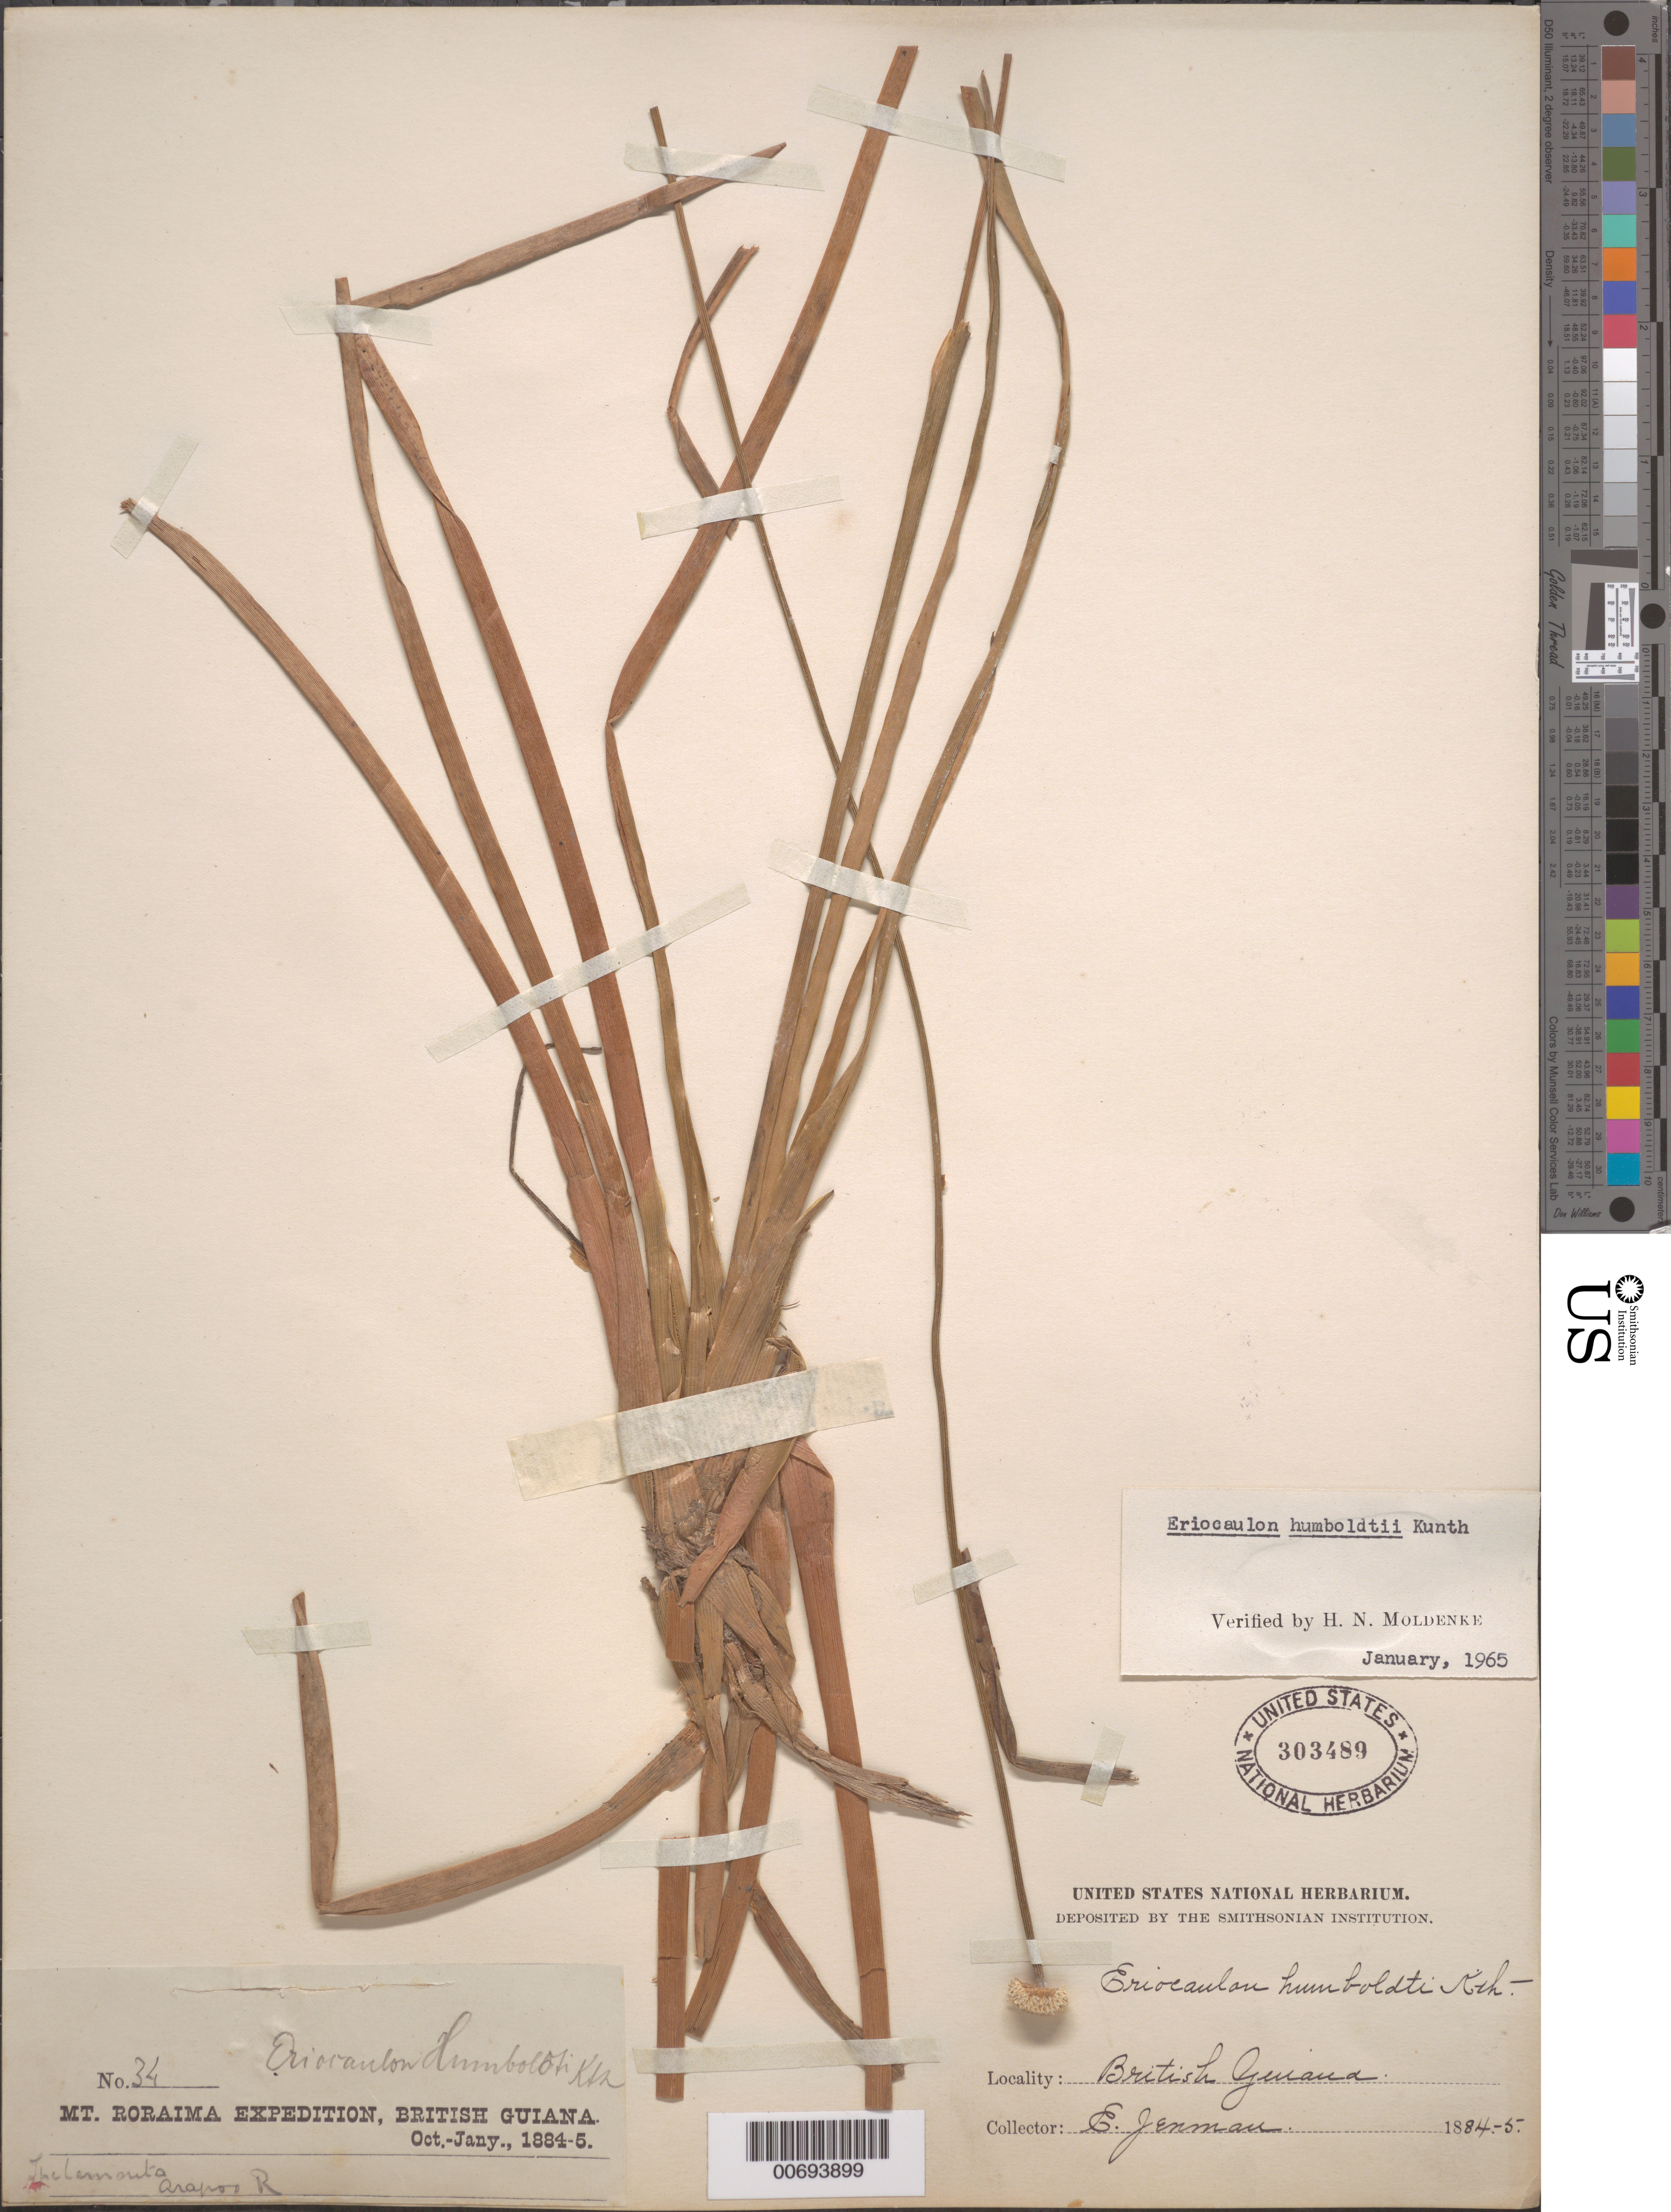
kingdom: Plantae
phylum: Tracheophyta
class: Liliopsida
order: Poales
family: Eriocaulaceae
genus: Eriocaulon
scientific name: Eriocaulon humboldtii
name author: Kunth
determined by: Moldenke, H. N.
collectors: G. S. Jenman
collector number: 34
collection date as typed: October 1884 to January 1885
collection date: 1884-10/1885-01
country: Guyana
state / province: Cuyuni-Mazaruni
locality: Mt. Roraima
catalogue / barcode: US 303489